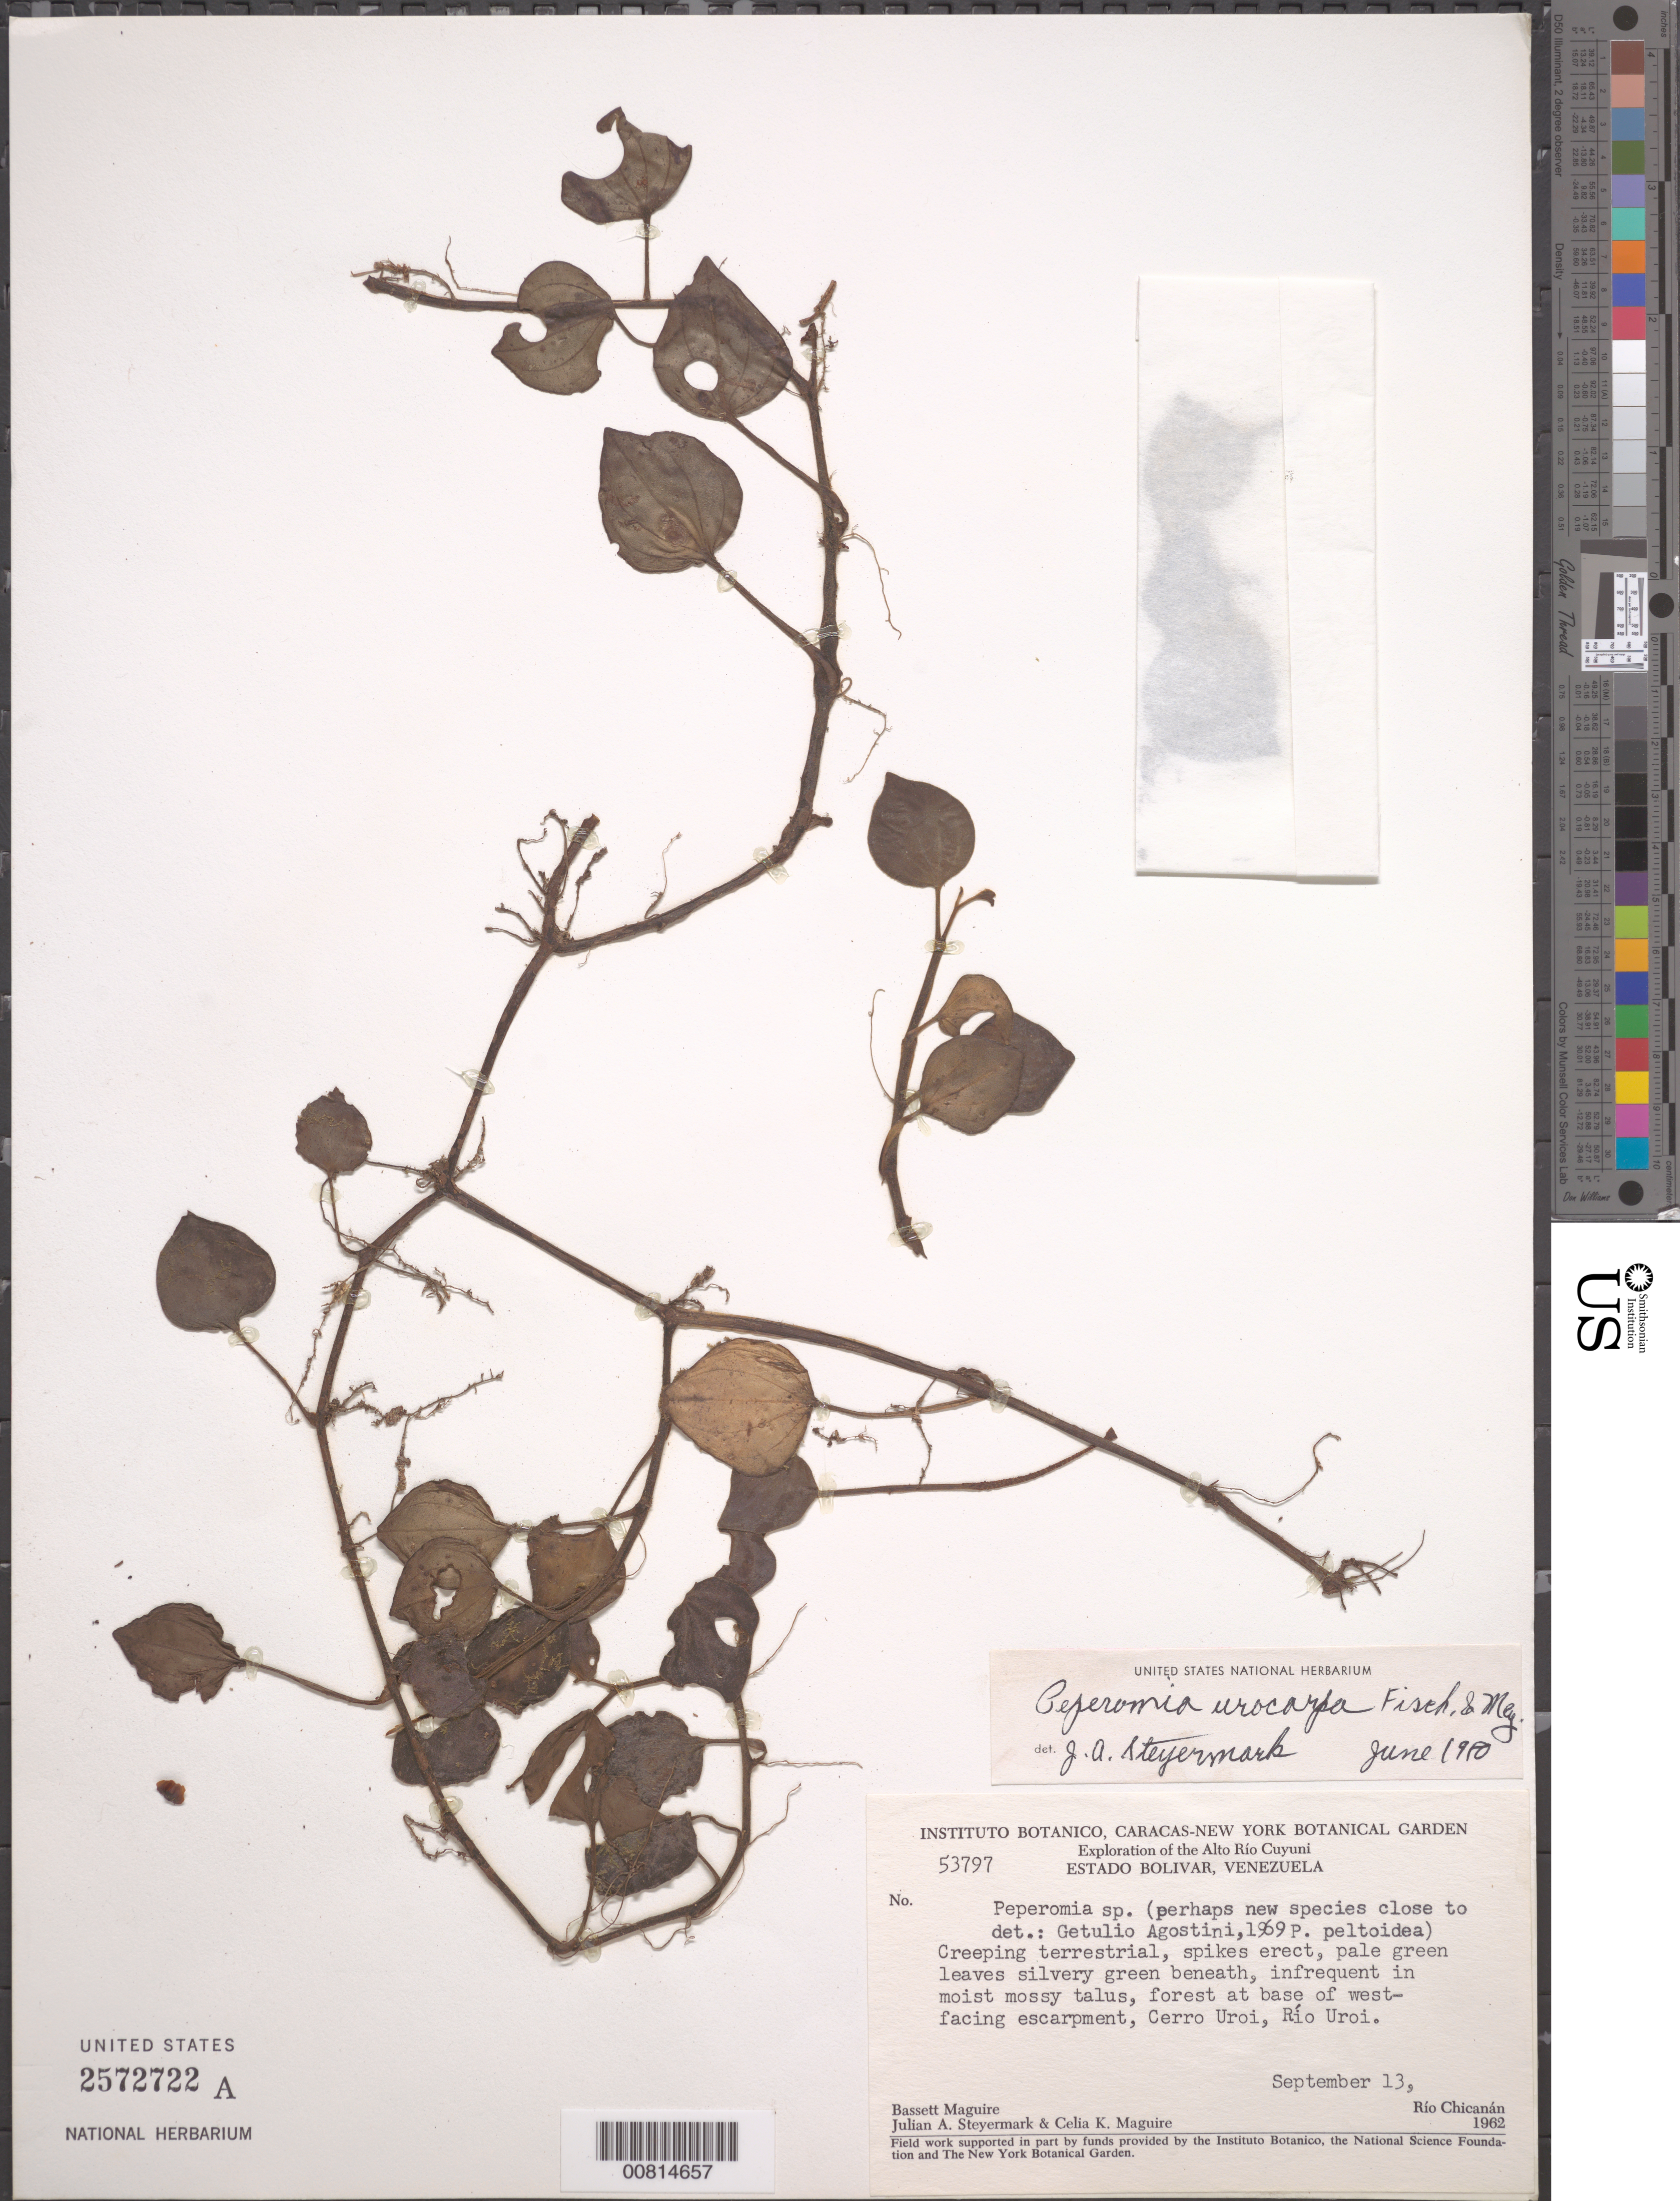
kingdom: Plantae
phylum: Tracheophyta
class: Magnoliopsida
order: Piperales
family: Piperaceae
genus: Peperomia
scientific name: Peperomia urocarpa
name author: Fisch. & C.A. Mey.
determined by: Steyermark, Julian A., (VEN)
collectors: B. Maguire, J. Steyermark & C. K. Maguire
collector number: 53797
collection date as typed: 13-Sep-62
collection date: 1962-09-13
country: Venezuela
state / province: Bolívar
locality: Alto Río Cuyuni, Cerro Uroi, base of west-facing escarpment of Cerro Uroi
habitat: Moist mossy talus, forest at base of W-facing escarpment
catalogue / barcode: US 2572722A